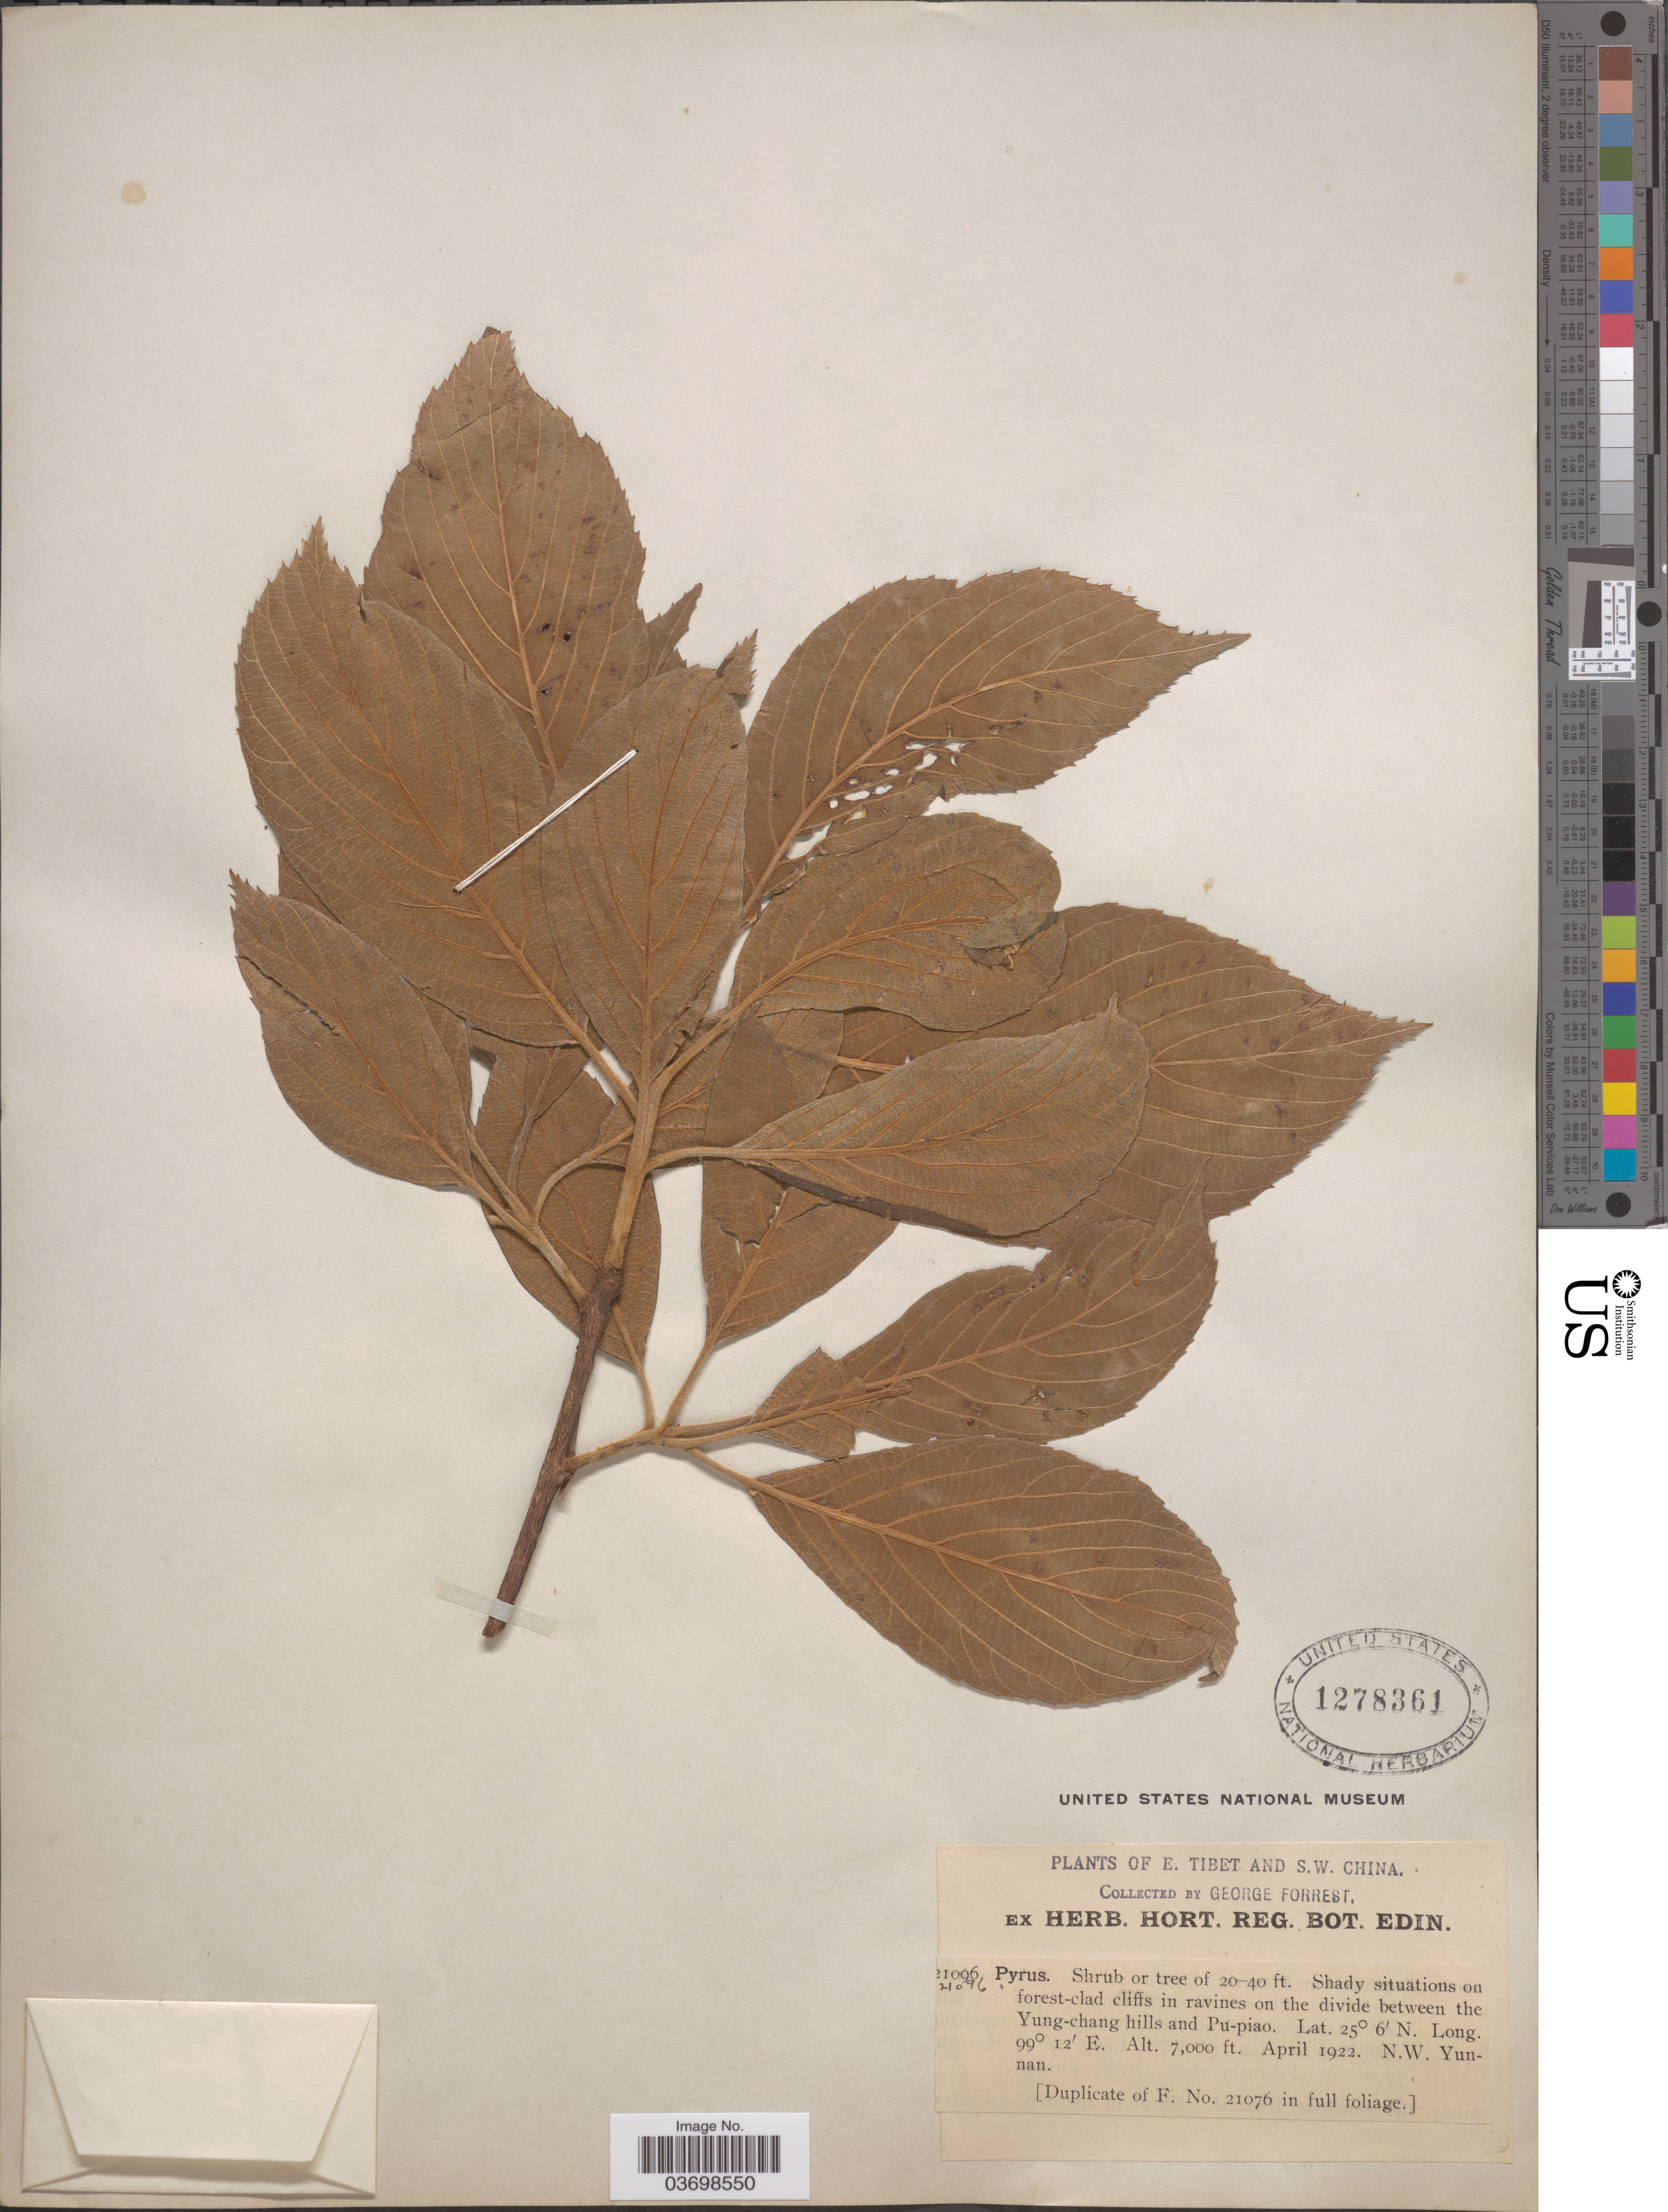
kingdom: Plantae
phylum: Tracheophyta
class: Magnoliopsida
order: Rosales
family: Rosaceae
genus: Sorbus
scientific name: Sorbus sp.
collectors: G. Forrest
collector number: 21096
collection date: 1922-04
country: China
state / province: Yunnan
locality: S.W. China. On the divide between the Yung-chang hills and Pu-piao. N.W. Yunnan.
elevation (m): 2134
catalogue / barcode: US 1278361